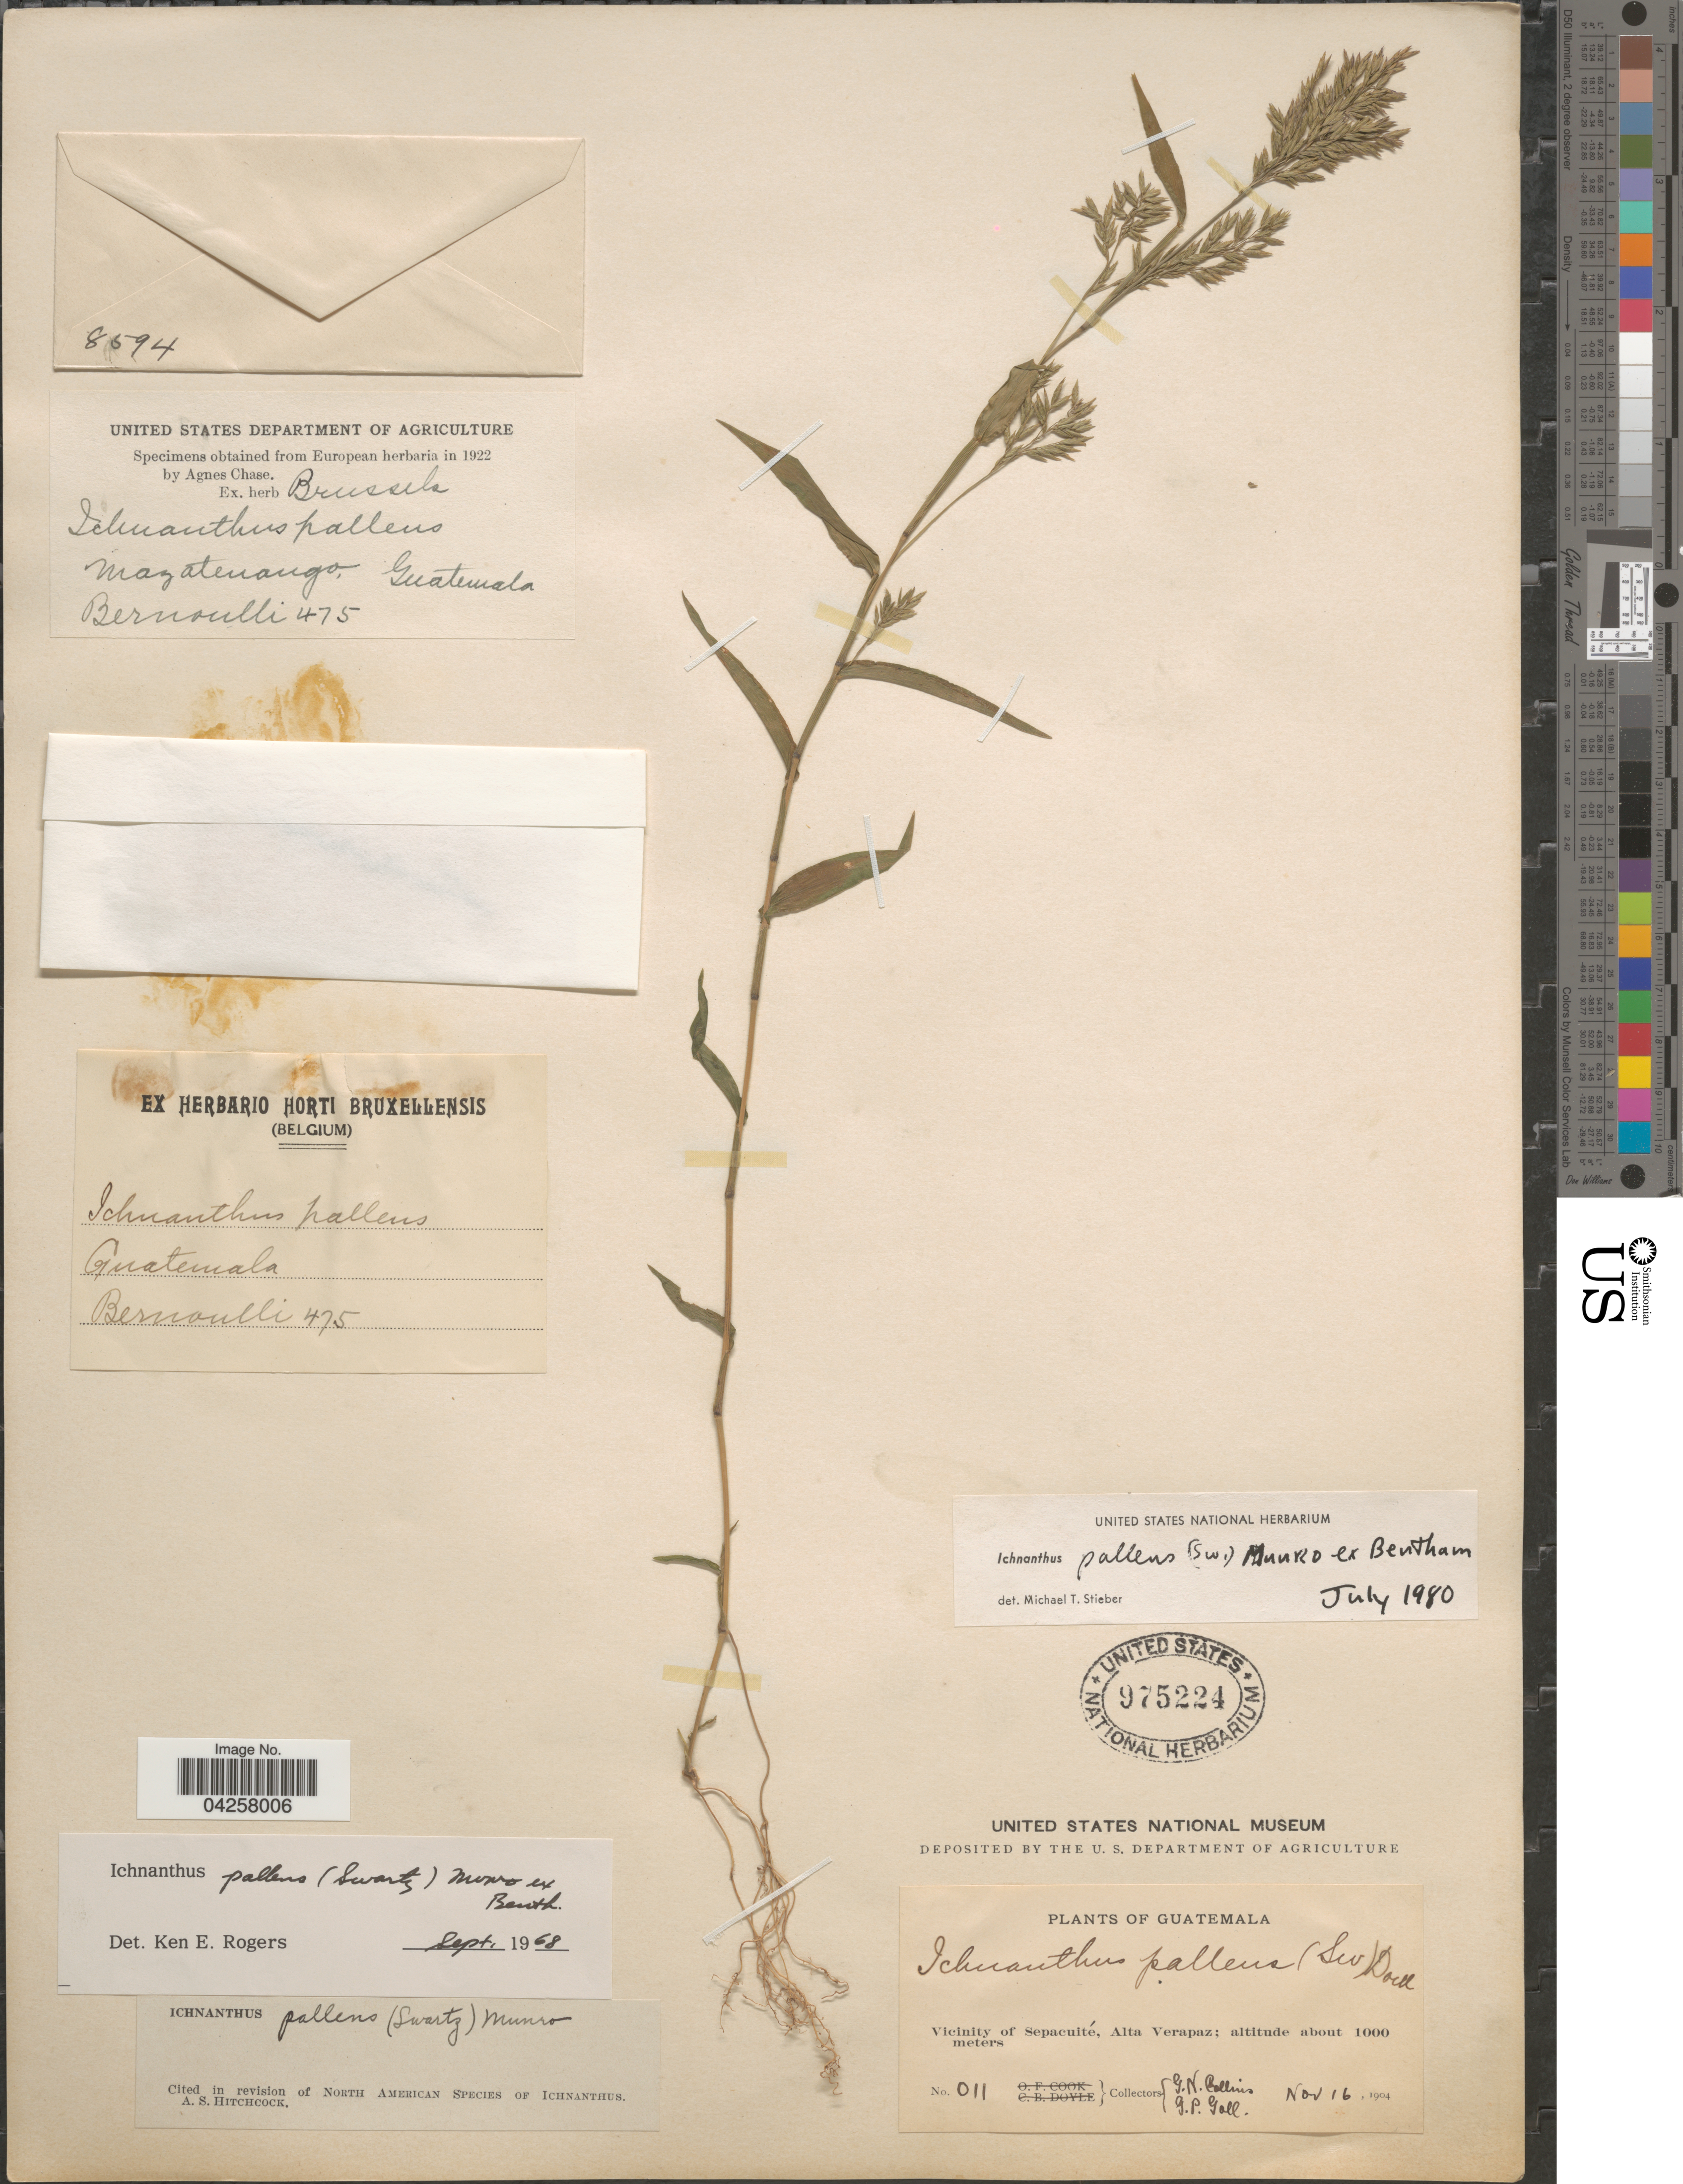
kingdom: Plantae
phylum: Tracheophyta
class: Liliopsida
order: Poales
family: Poaceae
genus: Ichnanthus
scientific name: Ichnanthus pallens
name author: (Sw.) Munro ex Benth.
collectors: Bernoulli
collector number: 475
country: Guatemala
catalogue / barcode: US 975224-3